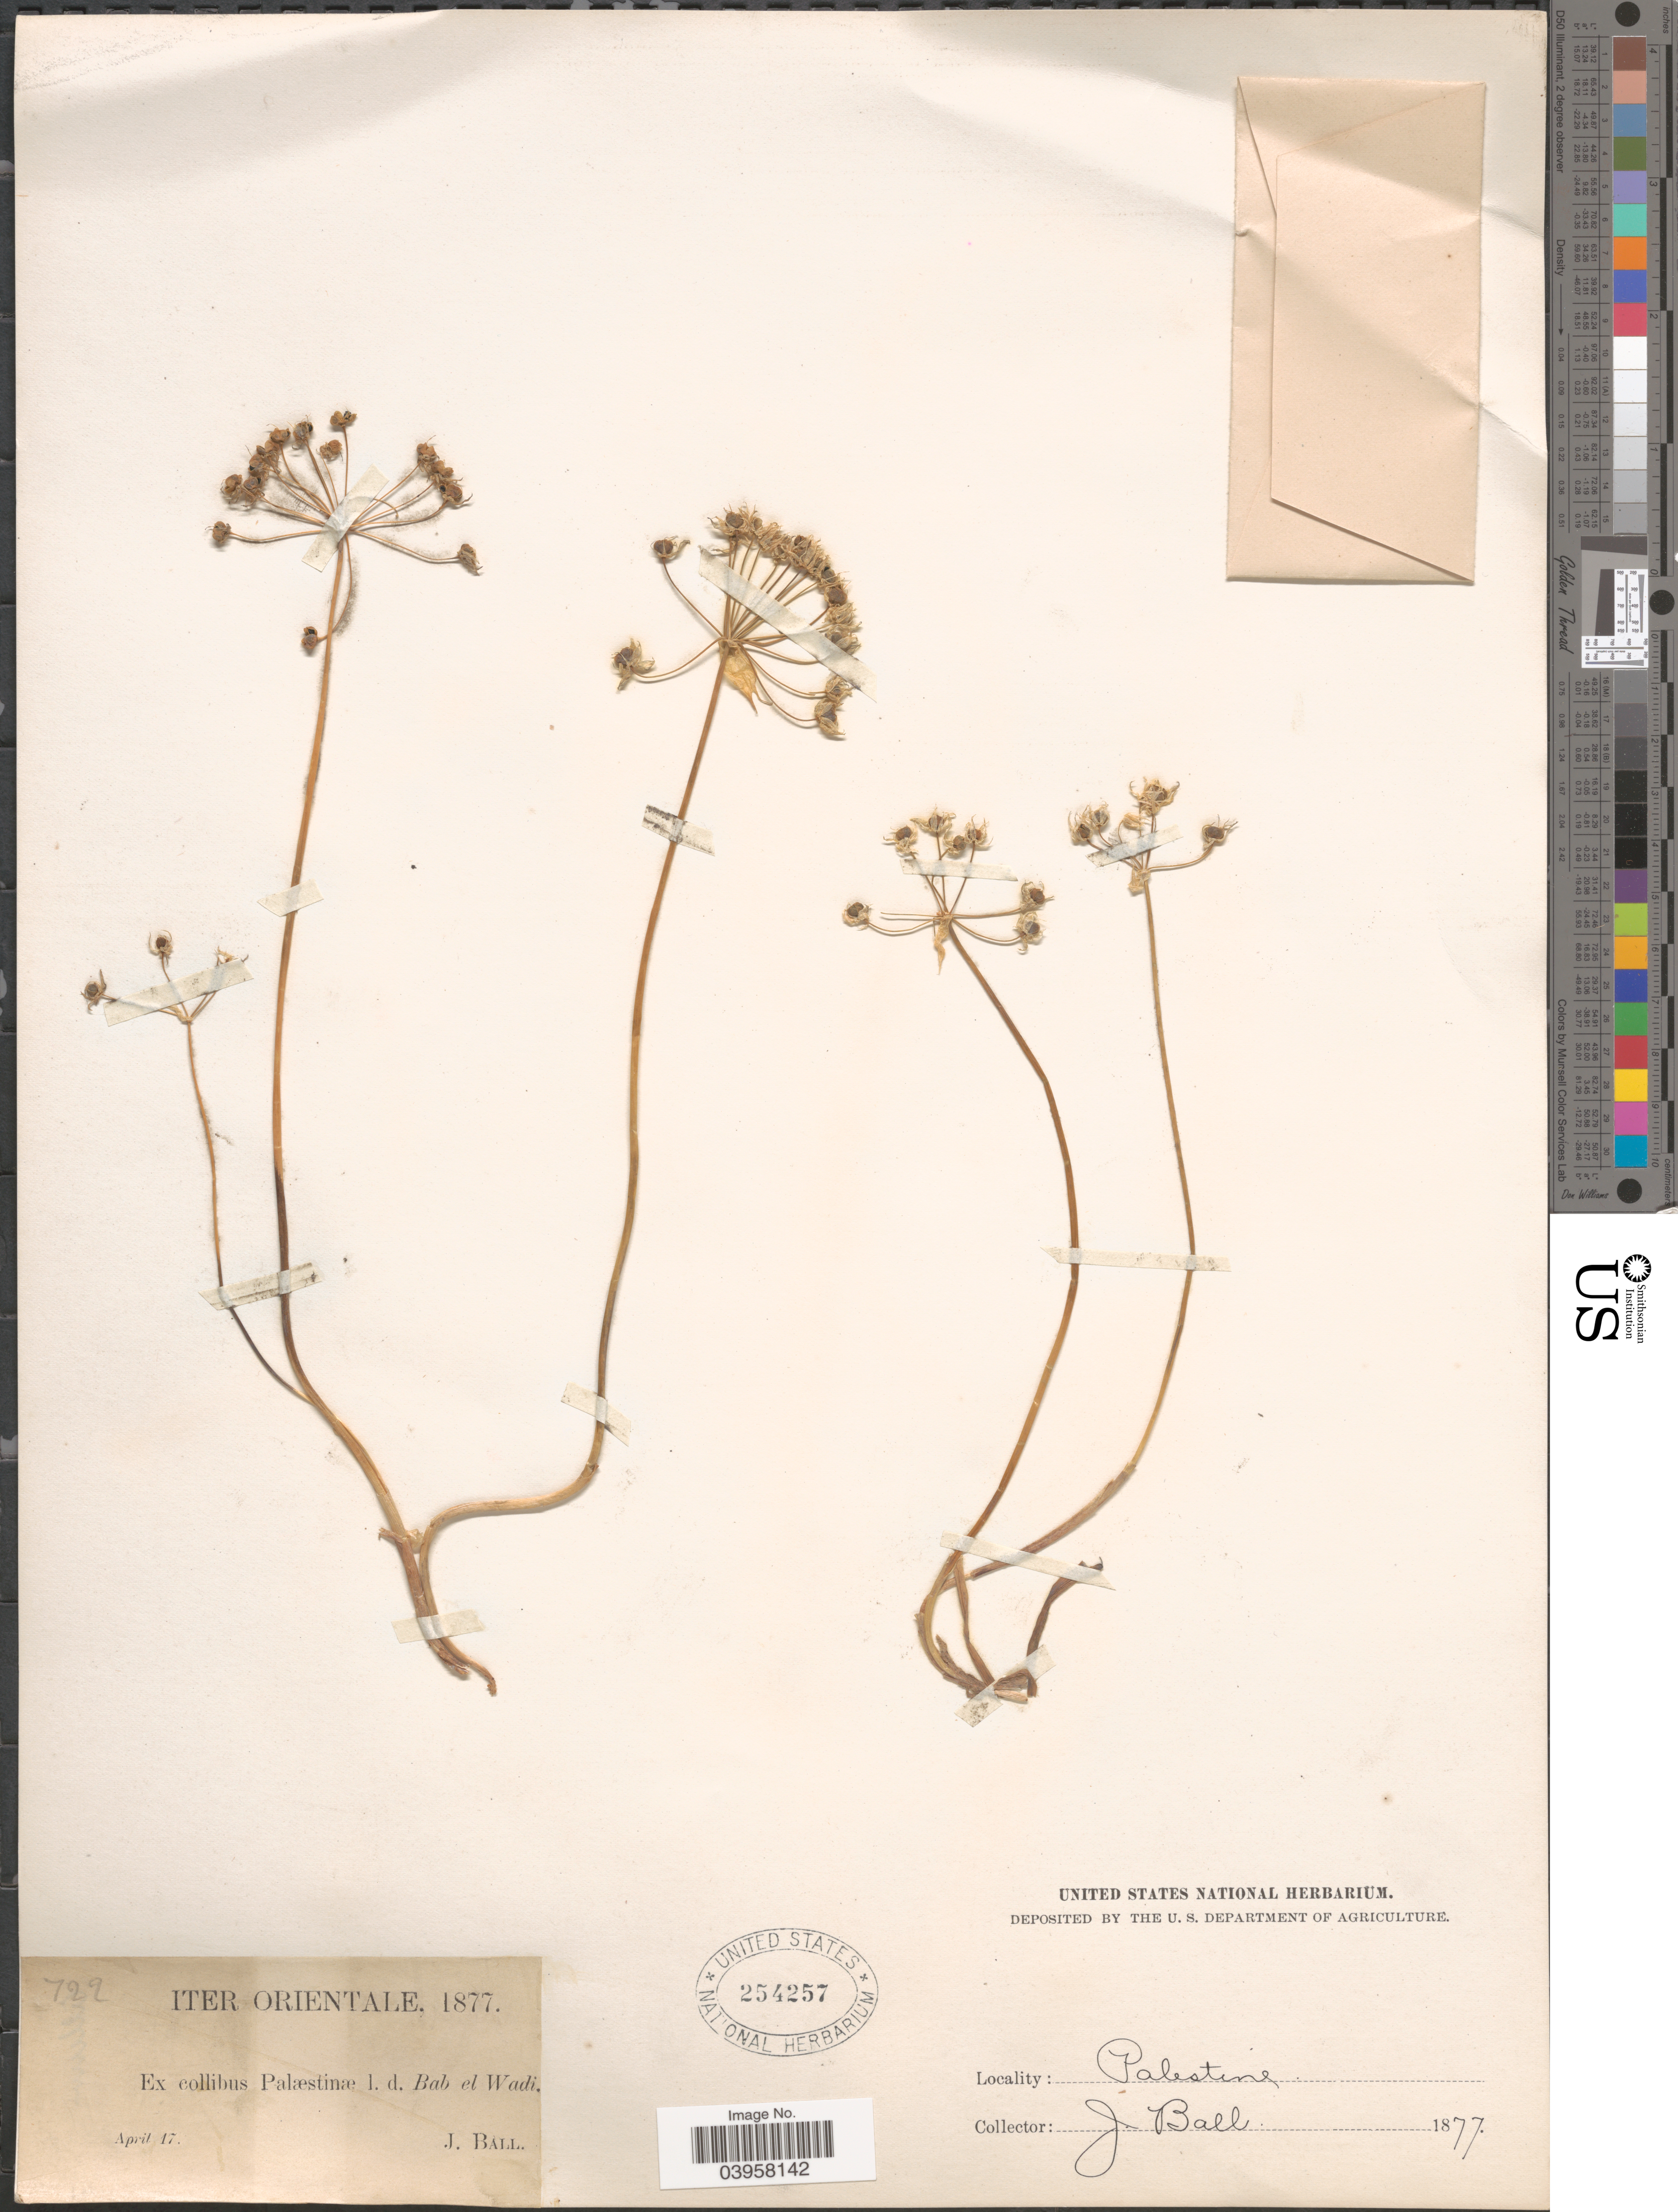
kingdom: Plantae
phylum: Tracheophyta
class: Liliopsida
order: Asparagales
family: Amaryllidaceae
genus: Allium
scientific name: Allium sp.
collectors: J. Ball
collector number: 722?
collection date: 1877-04-17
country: Israel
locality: Iter Orientale. Ex collibus Palæstinæ I. d. Bab et Wadi. Palestine.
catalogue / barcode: US 254257